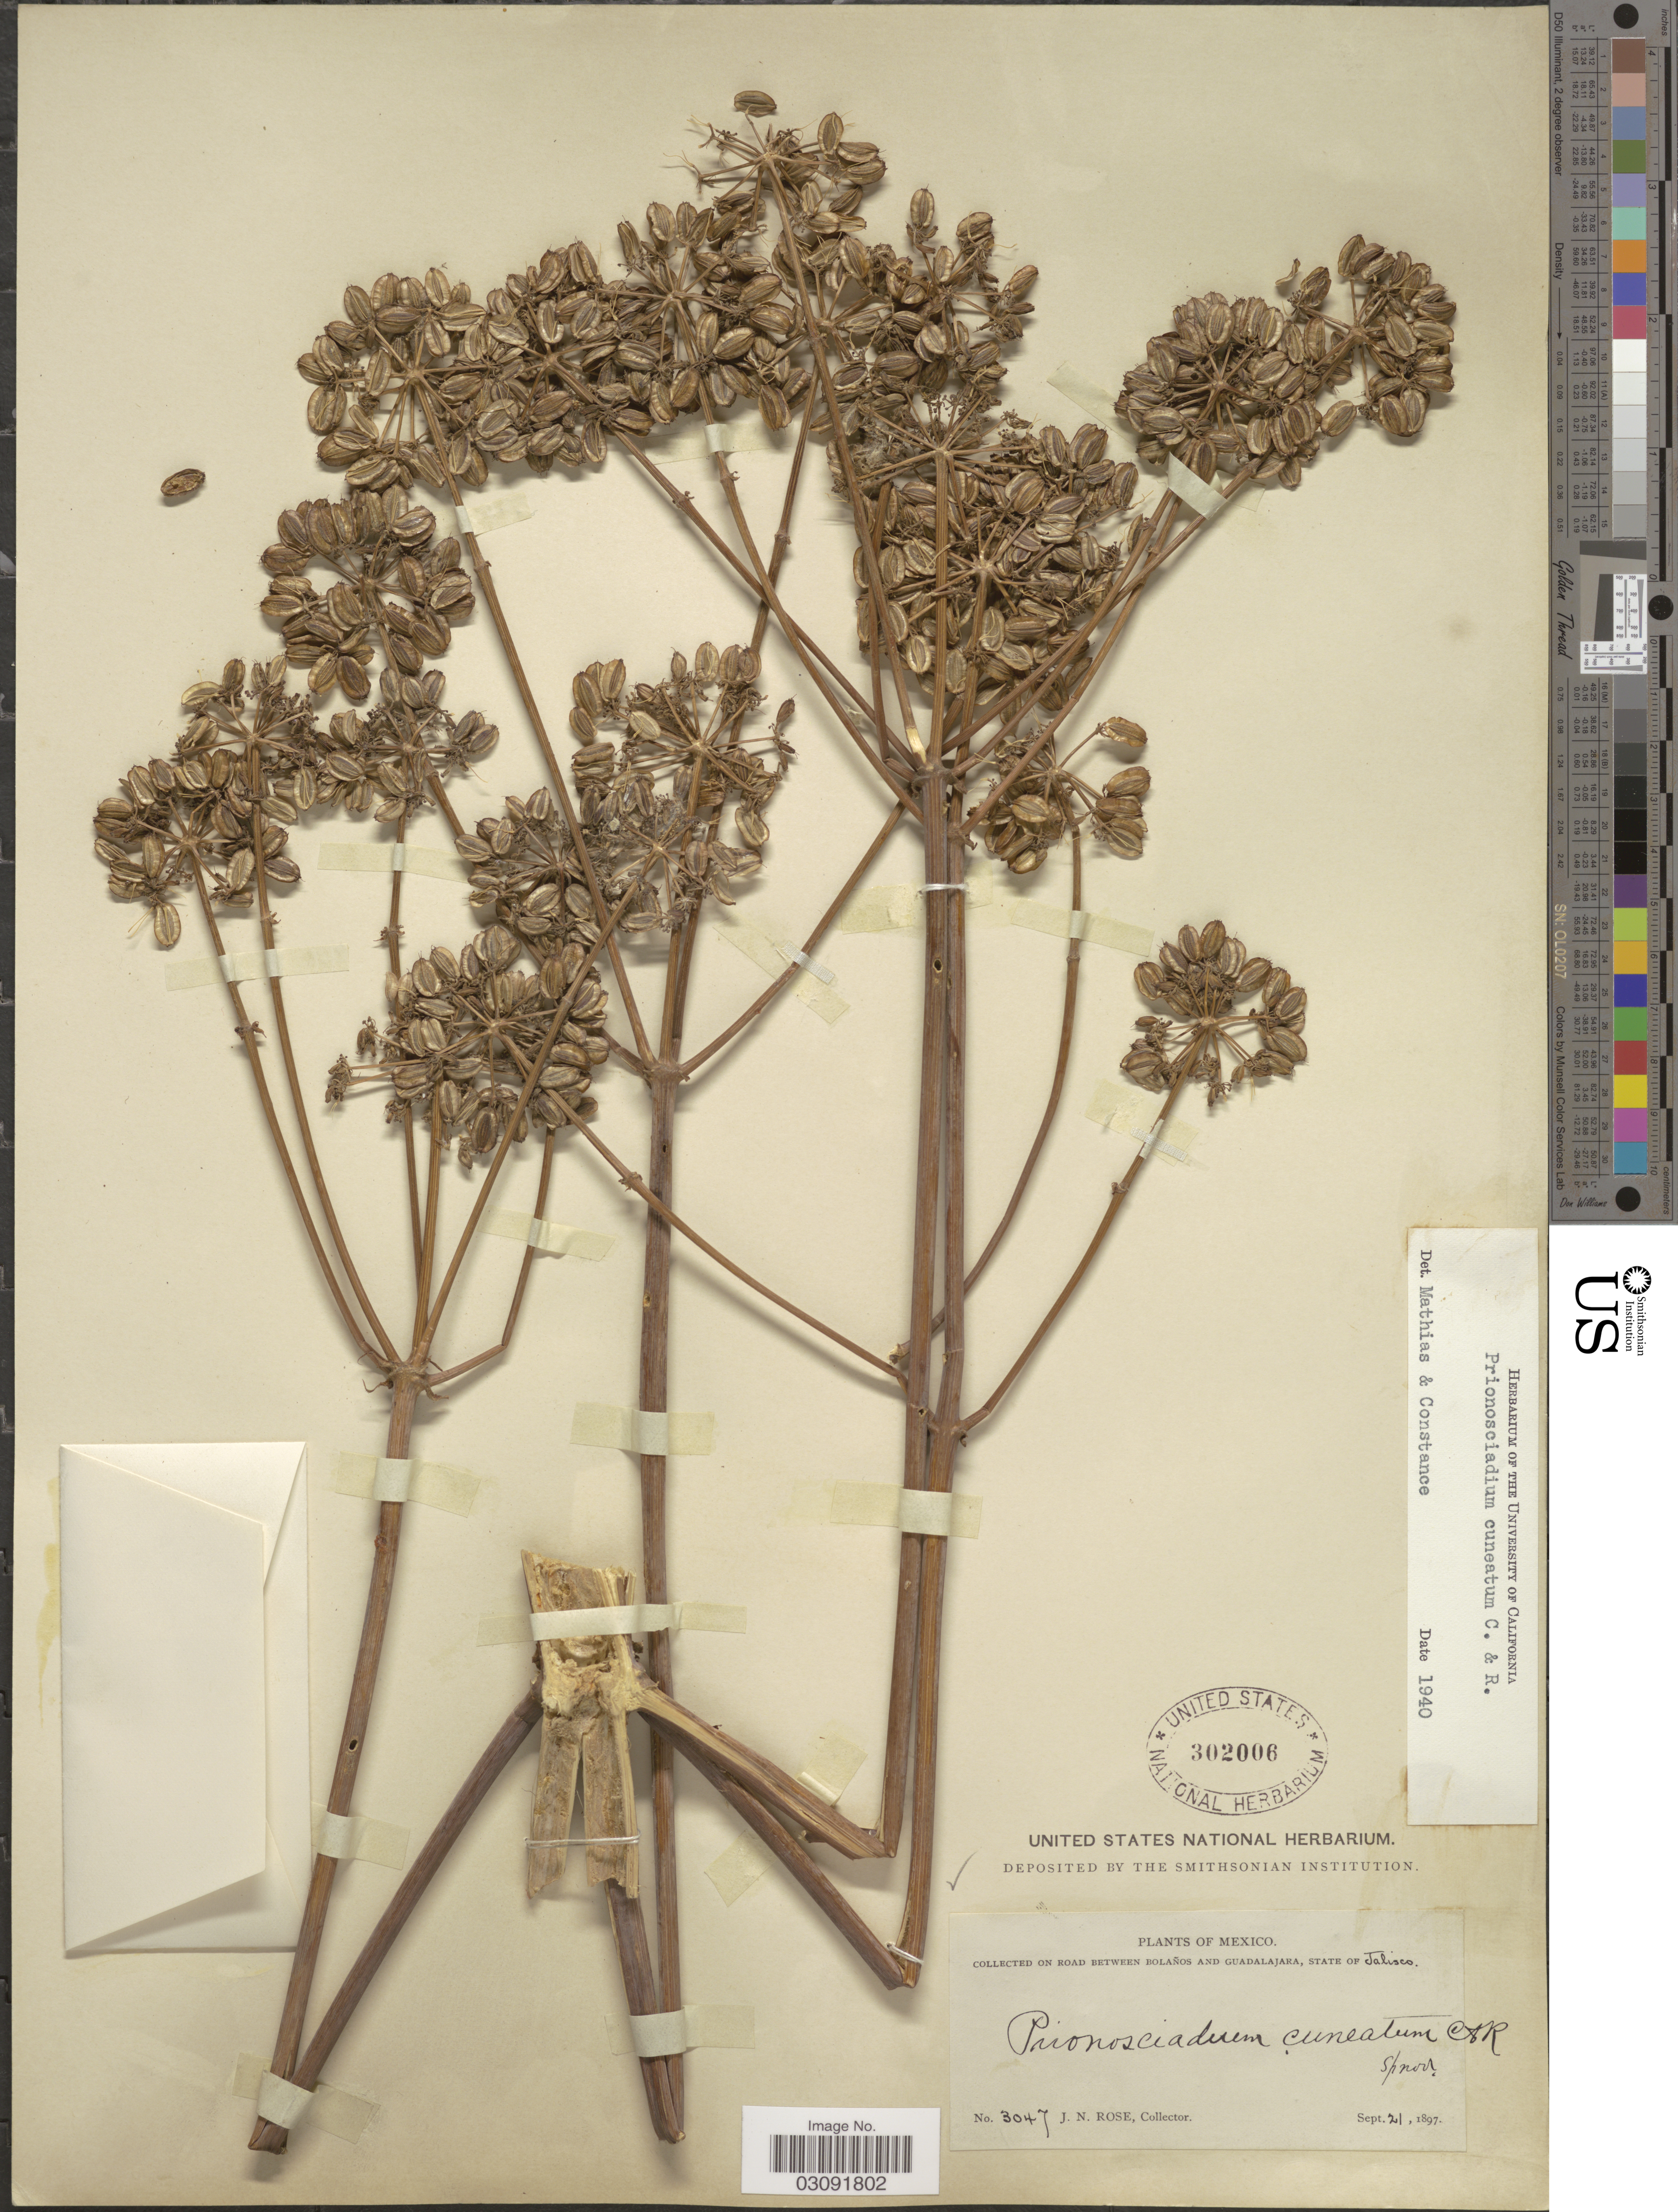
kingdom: Plantae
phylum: Tracheophyta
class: Magnoliopsida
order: Apiales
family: Apiaceae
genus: Prionosciadium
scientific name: Prionosciadium cuneatum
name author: J.M. Coult. & Rose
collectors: J. N. Rose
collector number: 3047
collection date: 1897-09-21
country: Mexico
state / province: Jalisco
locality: On road between Bolaños and Guadalajara.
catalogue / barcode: US 302006